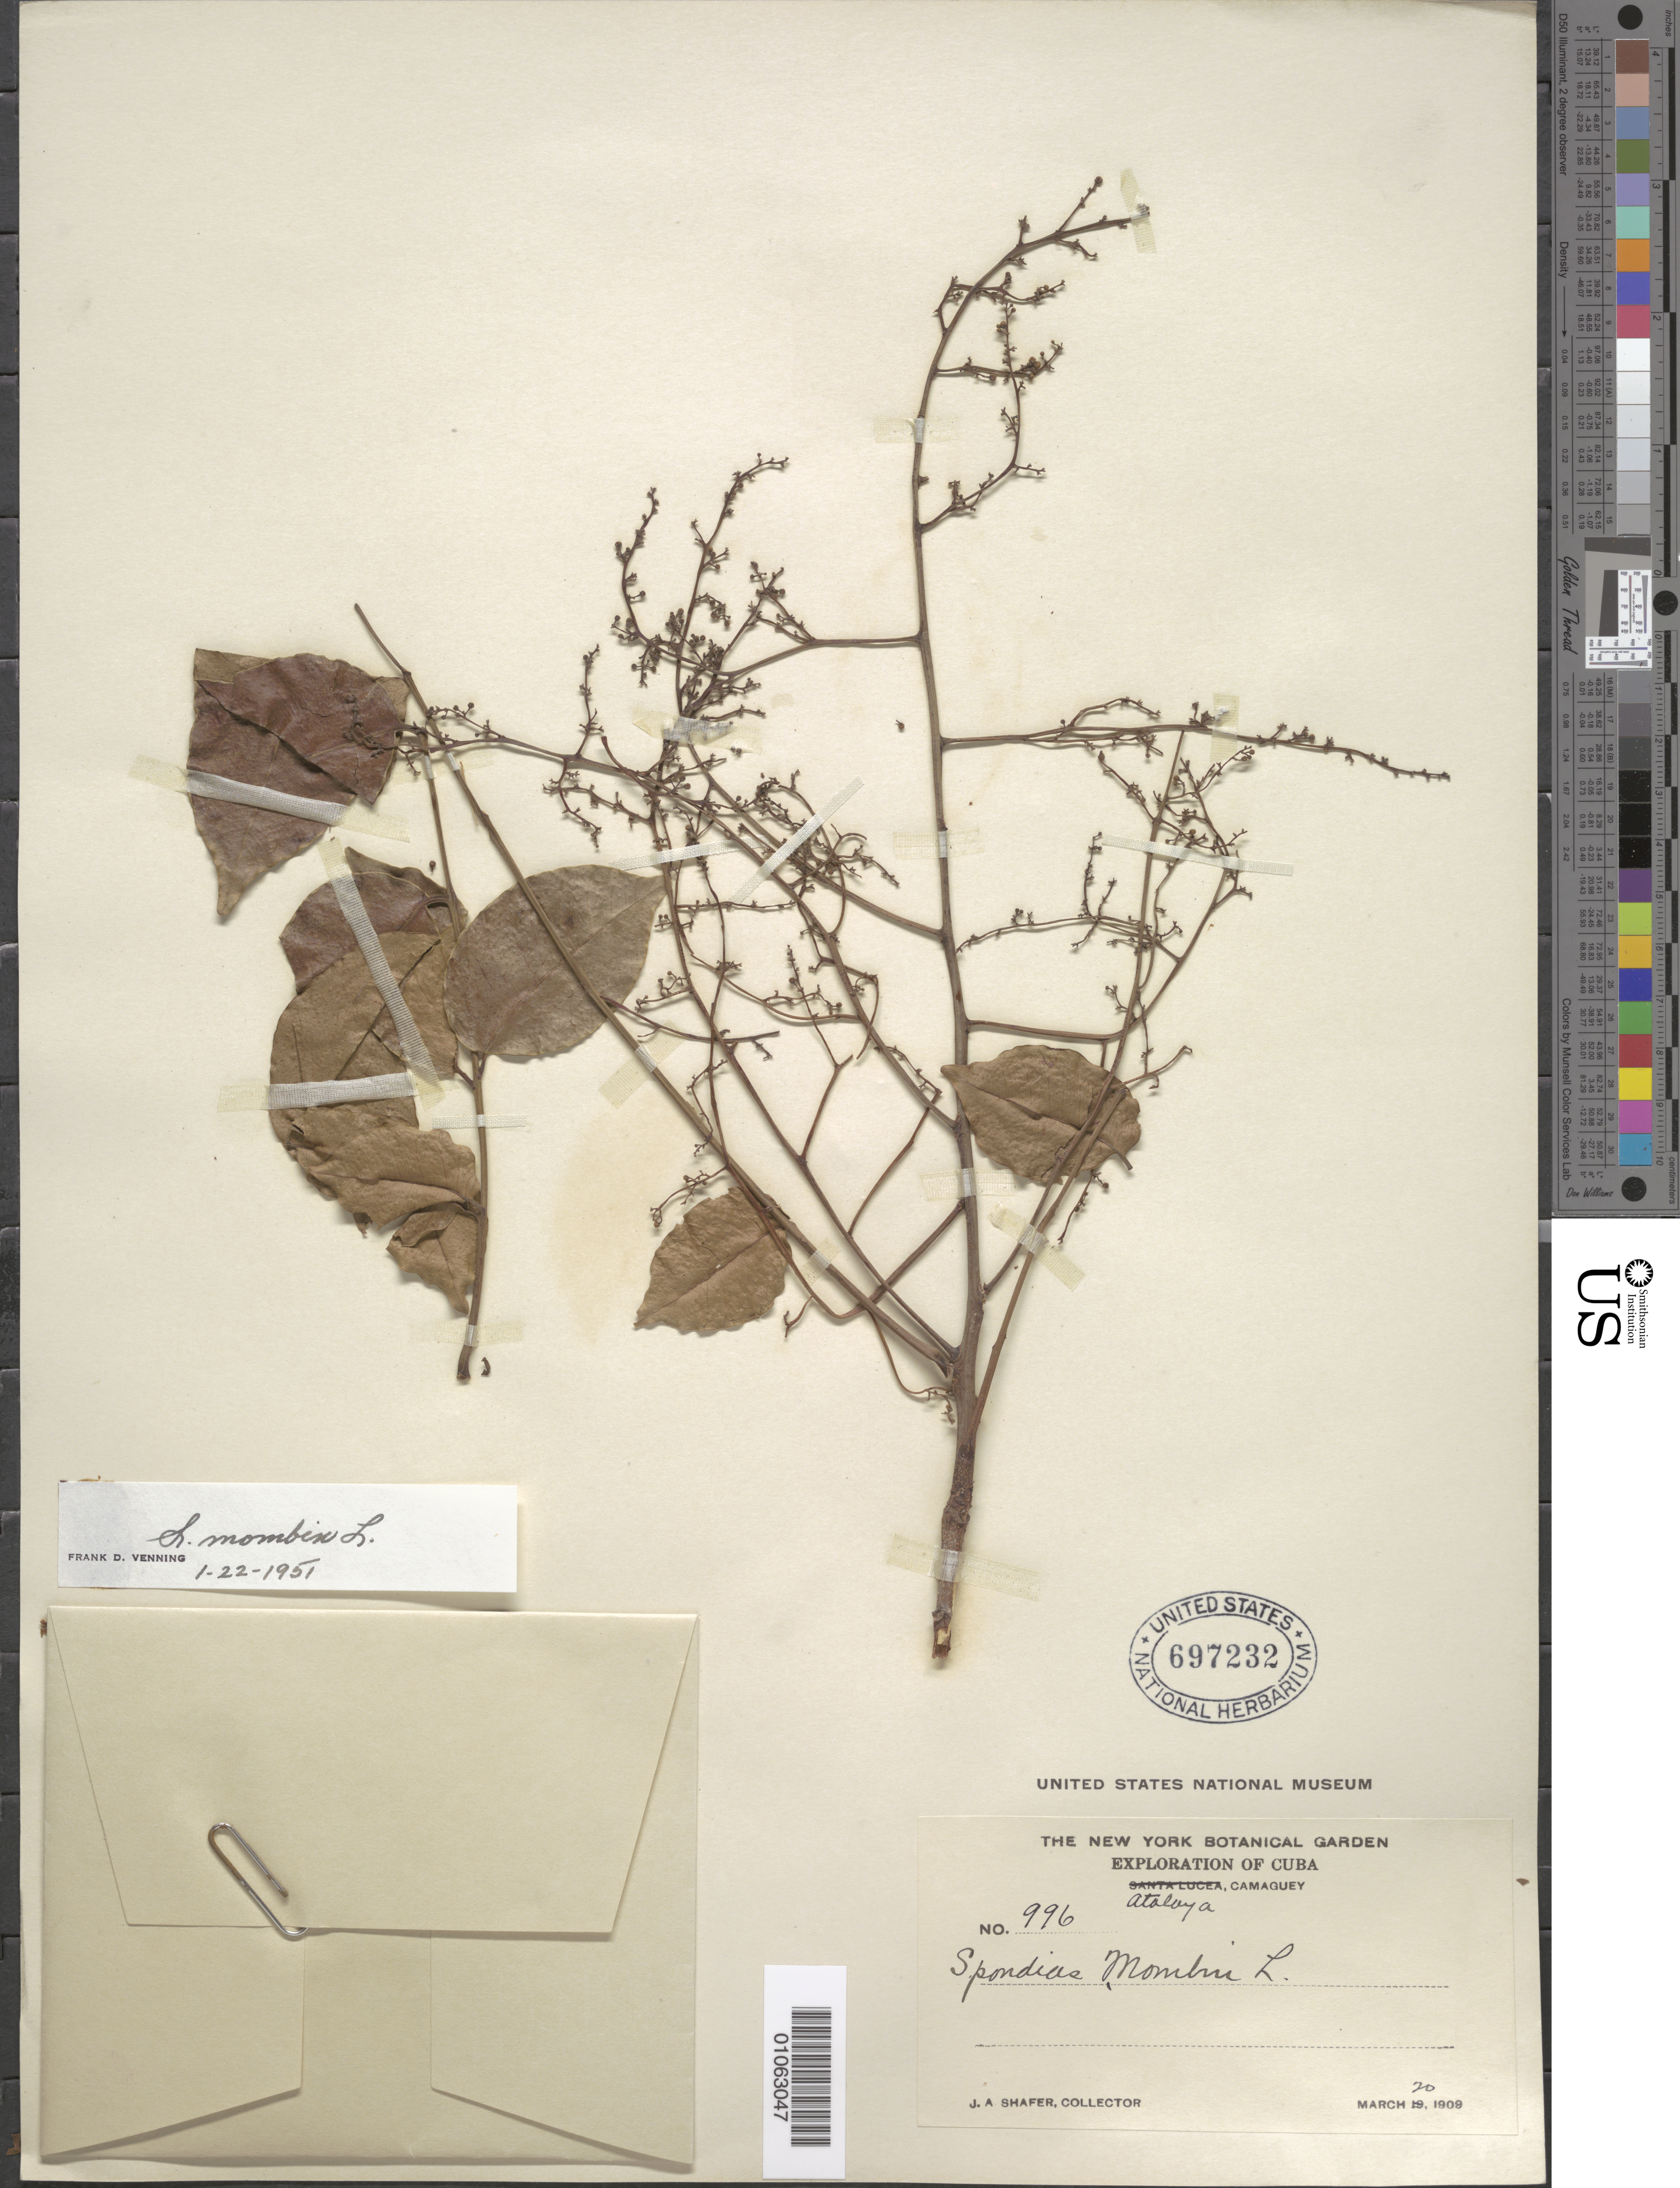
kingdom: Plantae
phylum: Tracheophyta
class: Magnoliopsida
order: Sapindales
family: Anacardiaceae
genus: Spondias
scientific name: Spondias mombin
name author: L.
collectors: J. A. Shafer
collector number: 996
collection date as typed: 20 Mar 1909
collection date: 1909-03-20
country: Cuba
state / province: Camagüey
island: Cuba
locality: Atoluya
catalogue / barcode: US 697232